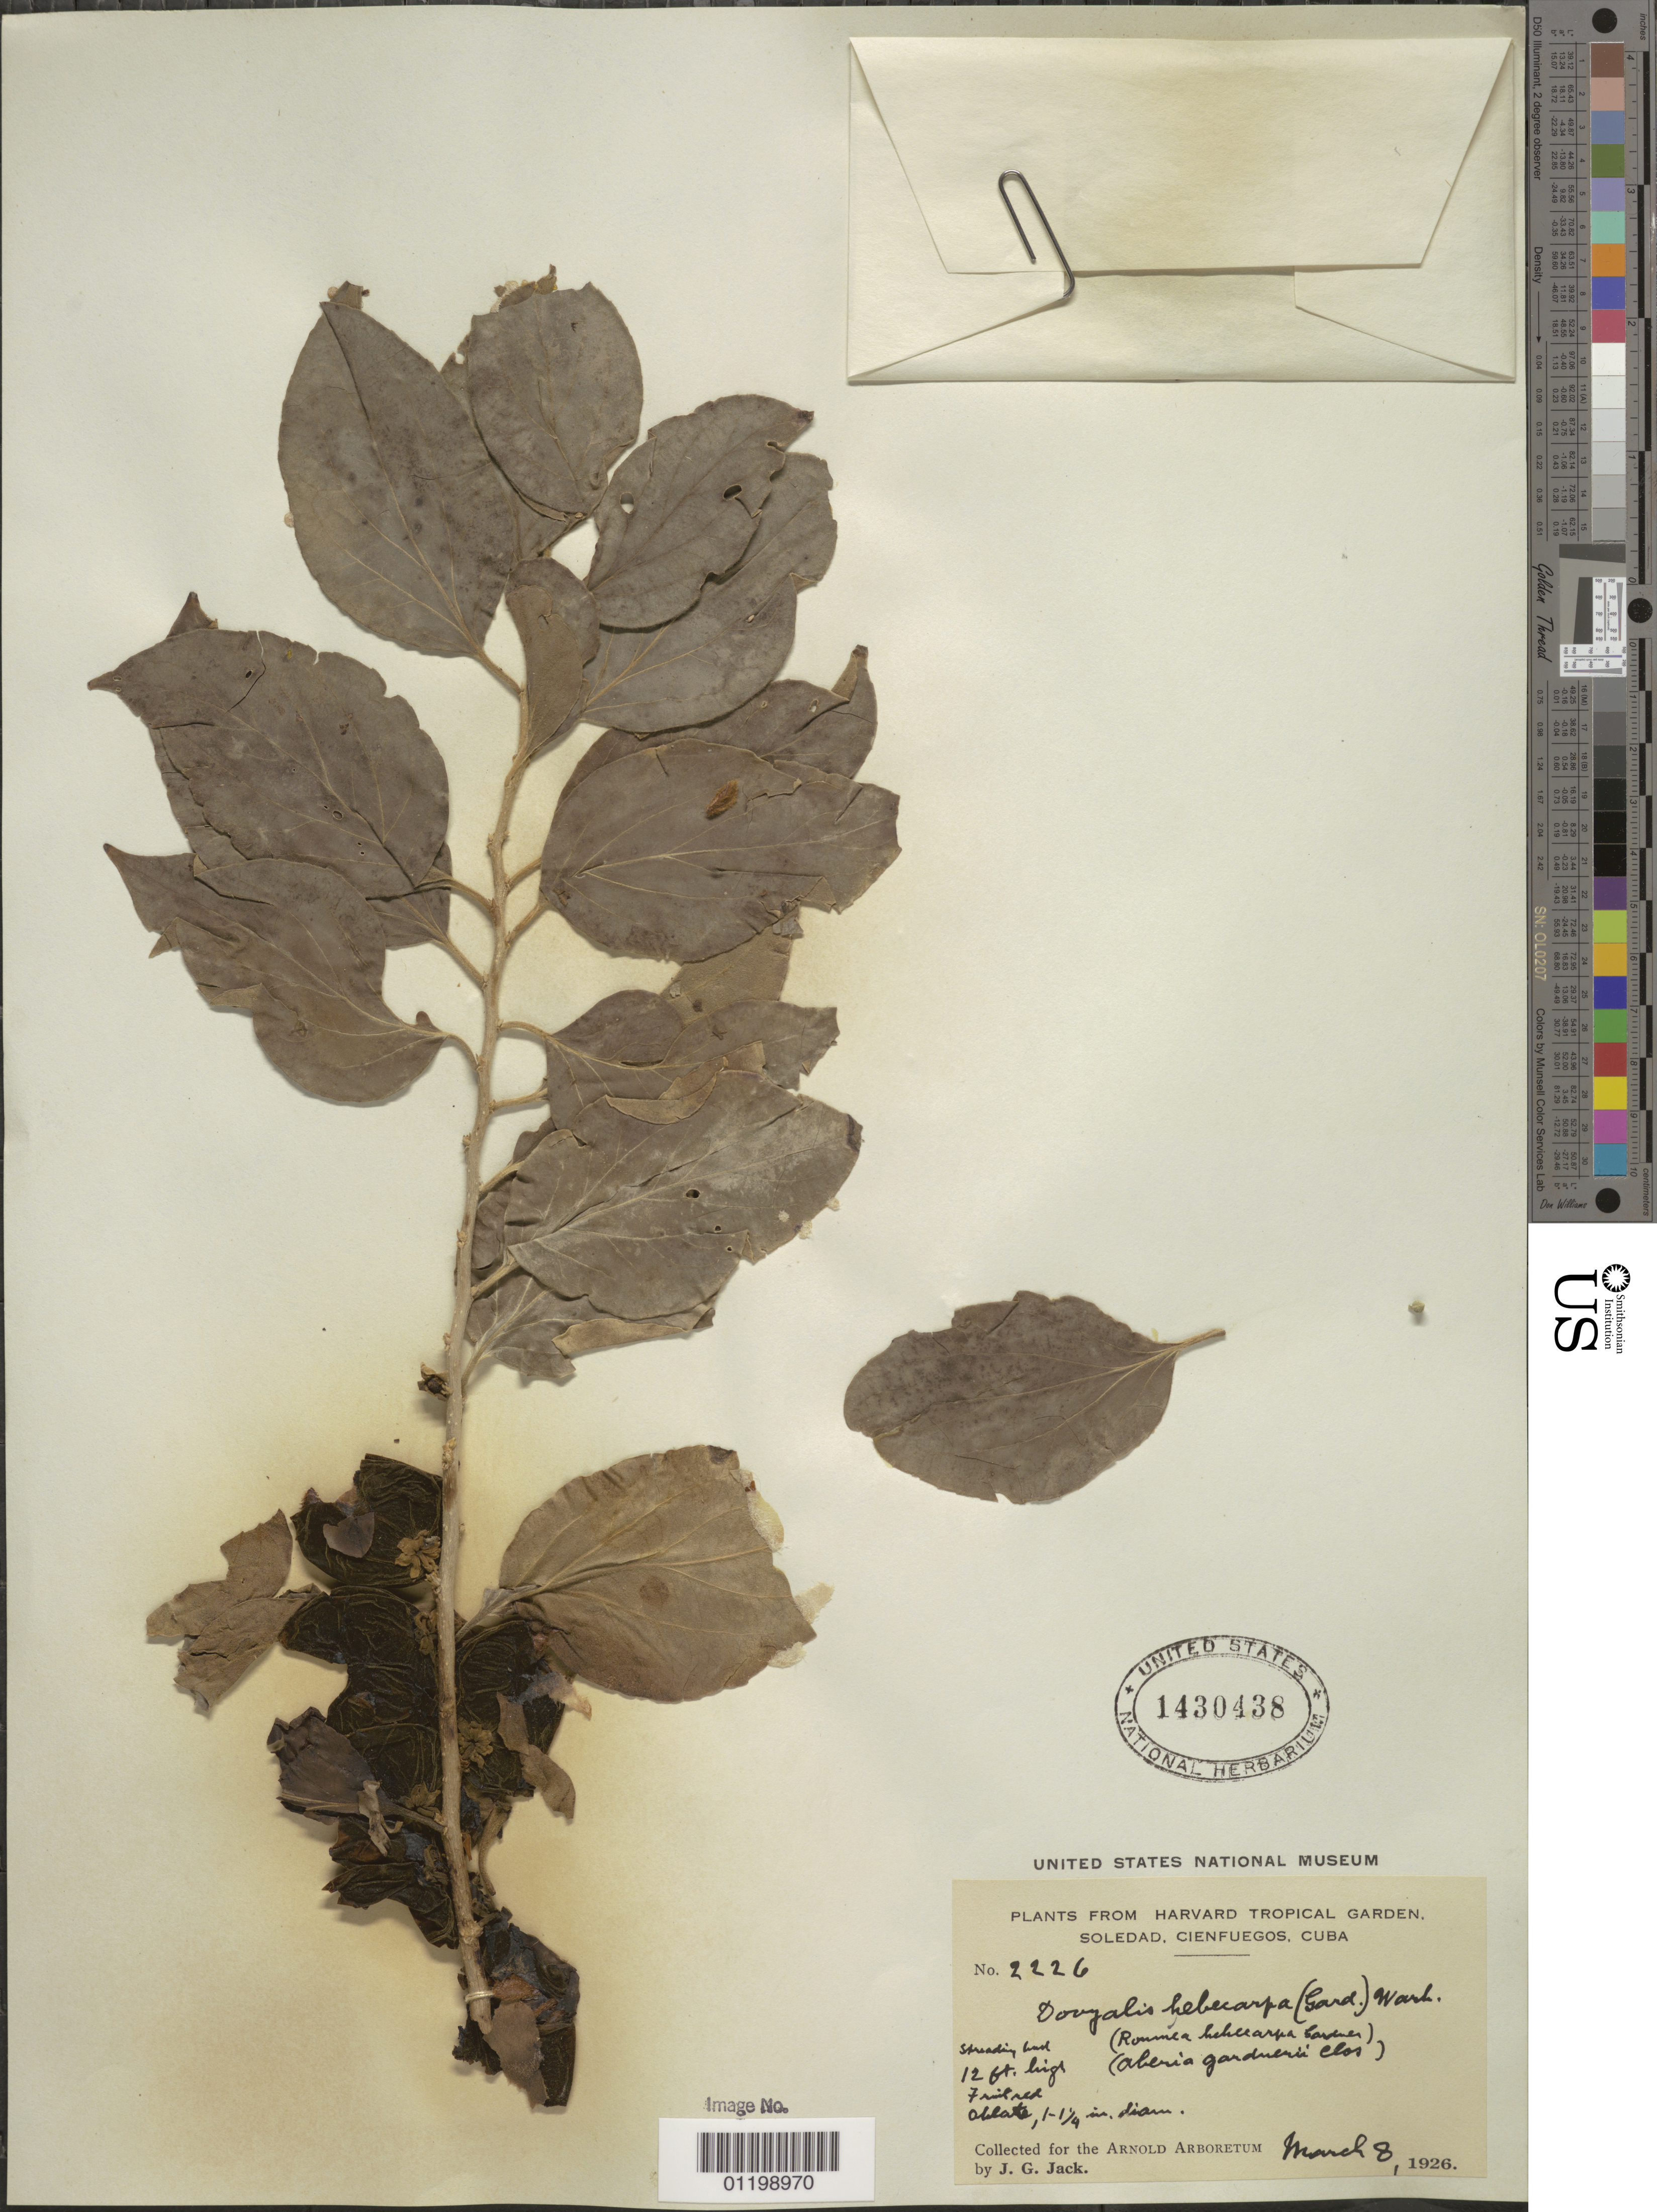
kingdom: Plantae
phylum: Tracheophyta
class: Magnoliopsida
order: Malpighiales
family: Salicaceae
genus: Dovyalis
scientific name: Dovyalis hebecarpa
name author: (Gardner) Warb.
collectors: J. G. Jack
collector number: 2226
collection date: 1926-03-08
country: Cuba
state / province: Cienfuegos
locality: Soledad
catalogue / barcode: US 1430438